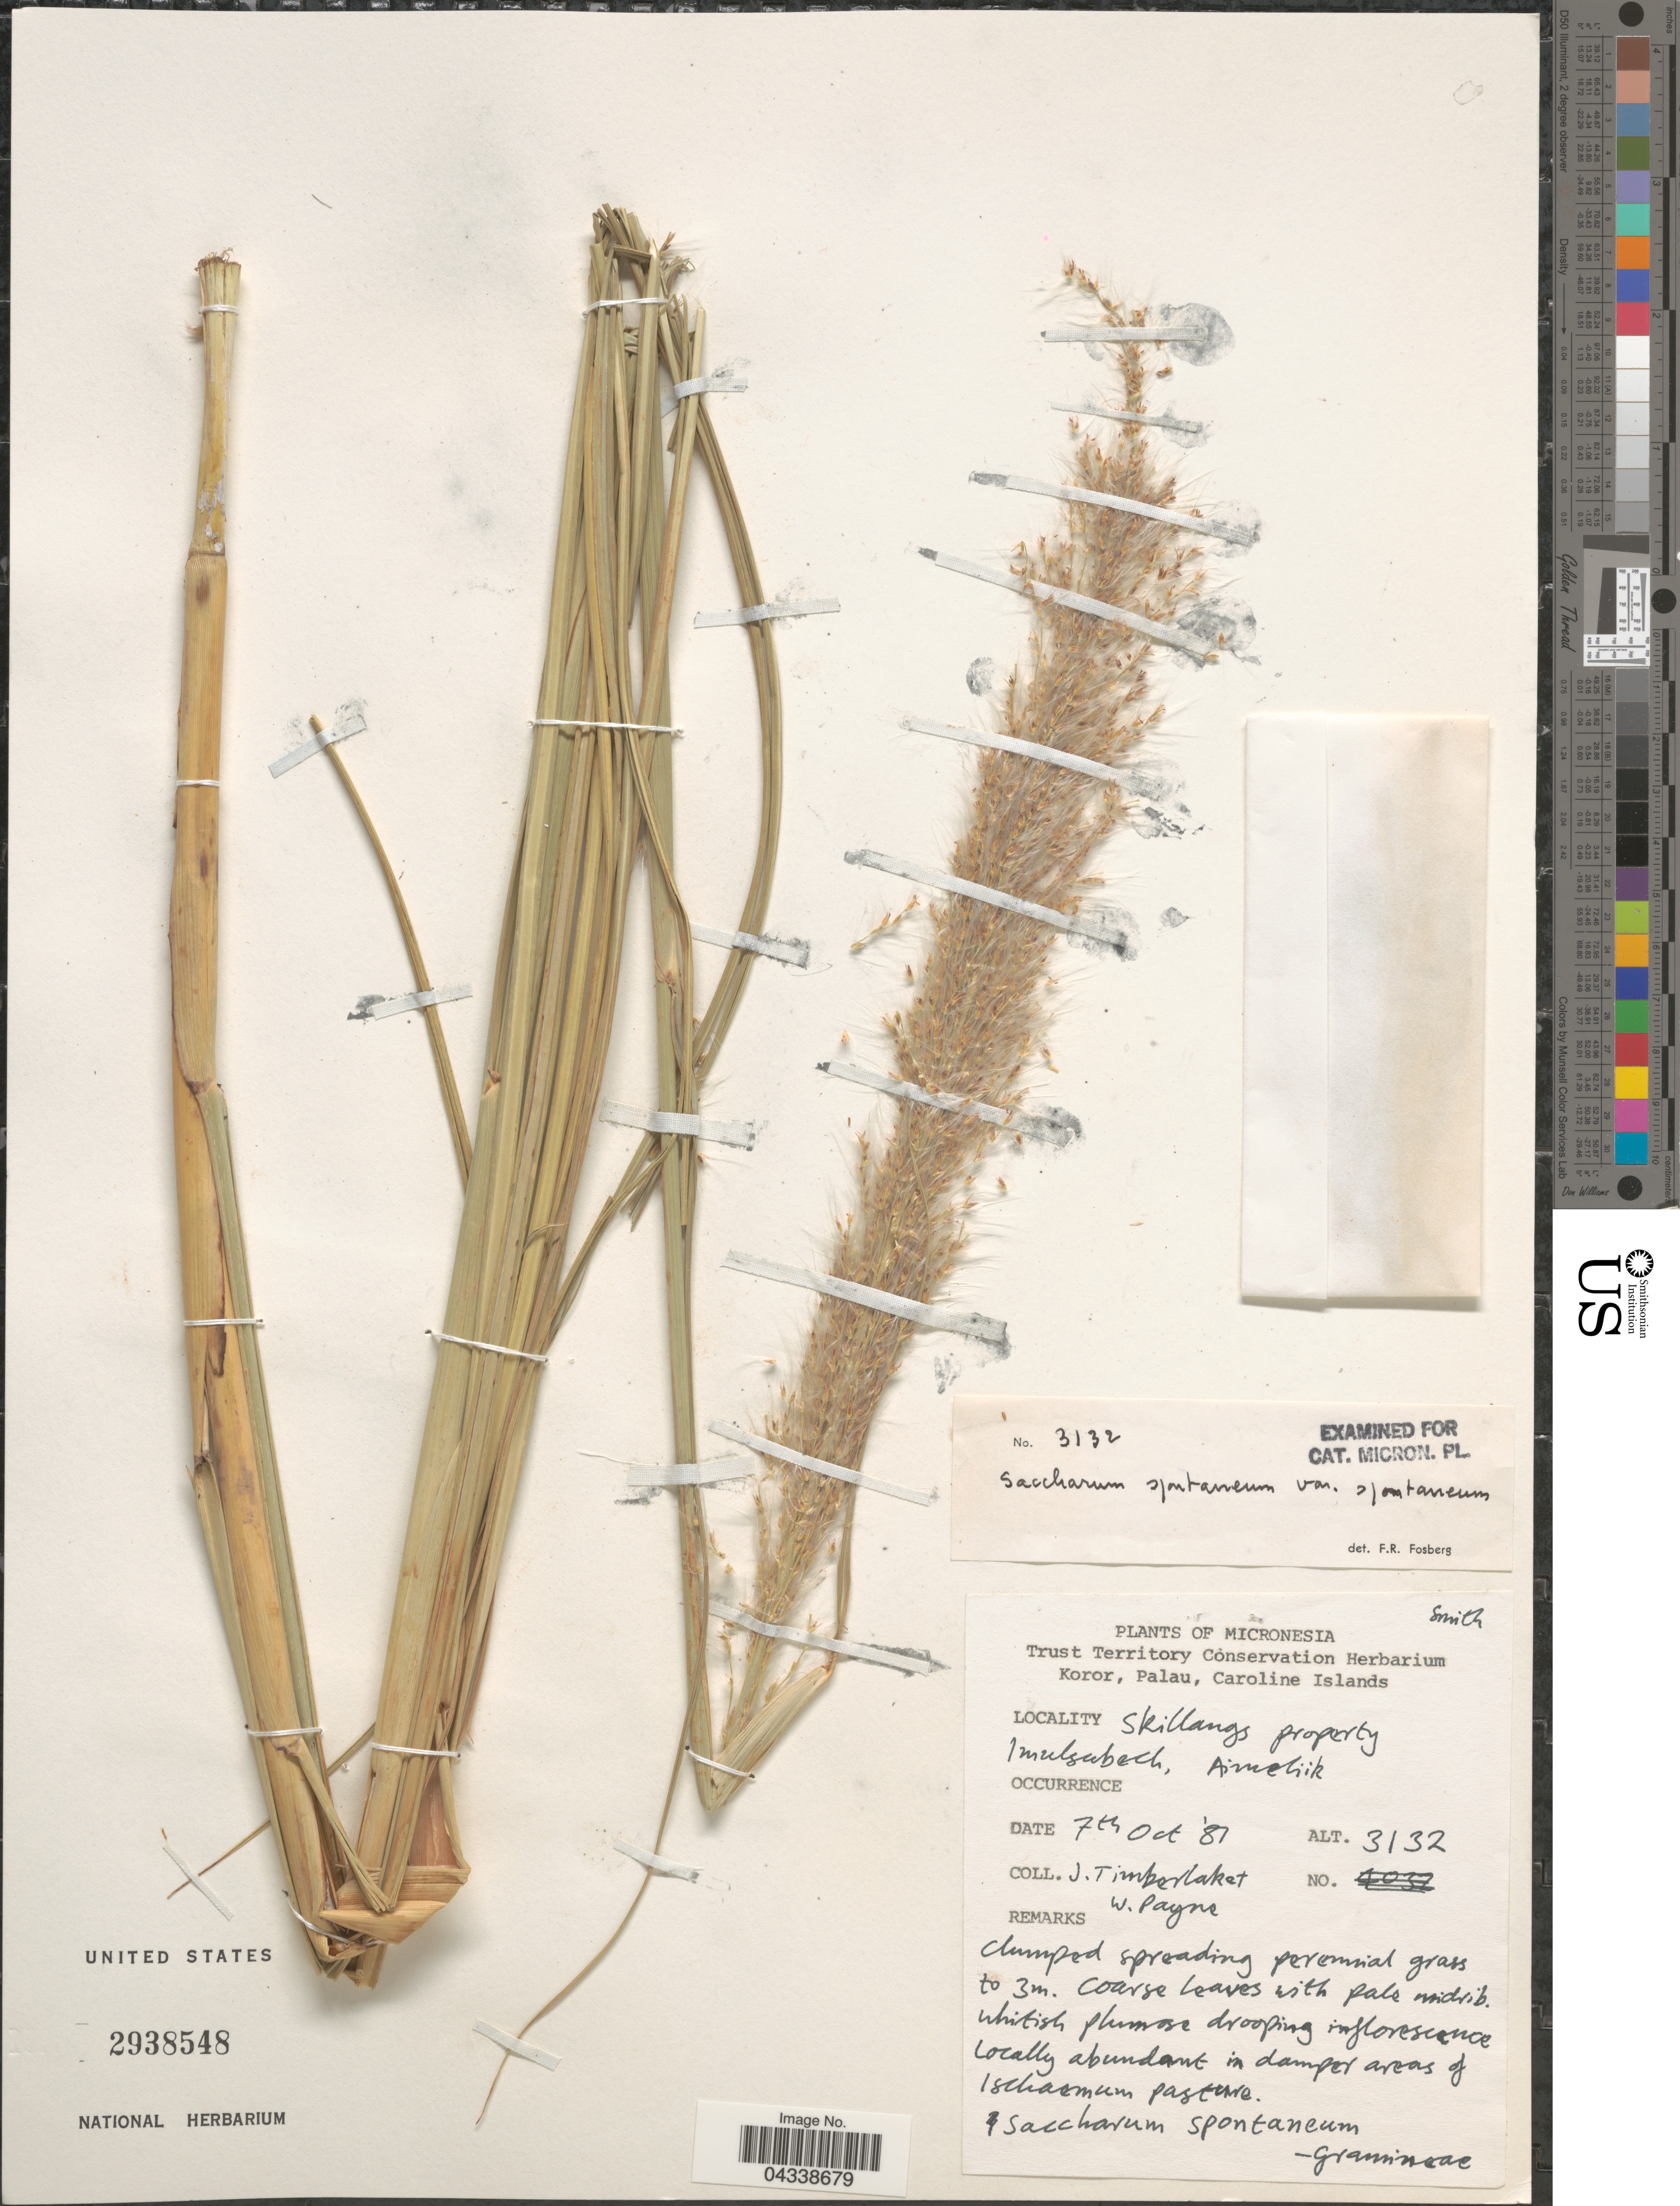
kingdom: Plantae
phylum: Tracheophyta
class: Liliopsida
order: Poales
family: Poaceae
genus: Saccharum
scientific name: Saccharum spontaneum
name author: L.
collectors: J. Timberlake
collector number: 3132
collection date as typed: Transcribed d/m/y: 7/10/87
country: Palau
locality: Skillangs property. Imulsubech, Aimeliik.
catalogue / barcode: US 2938548